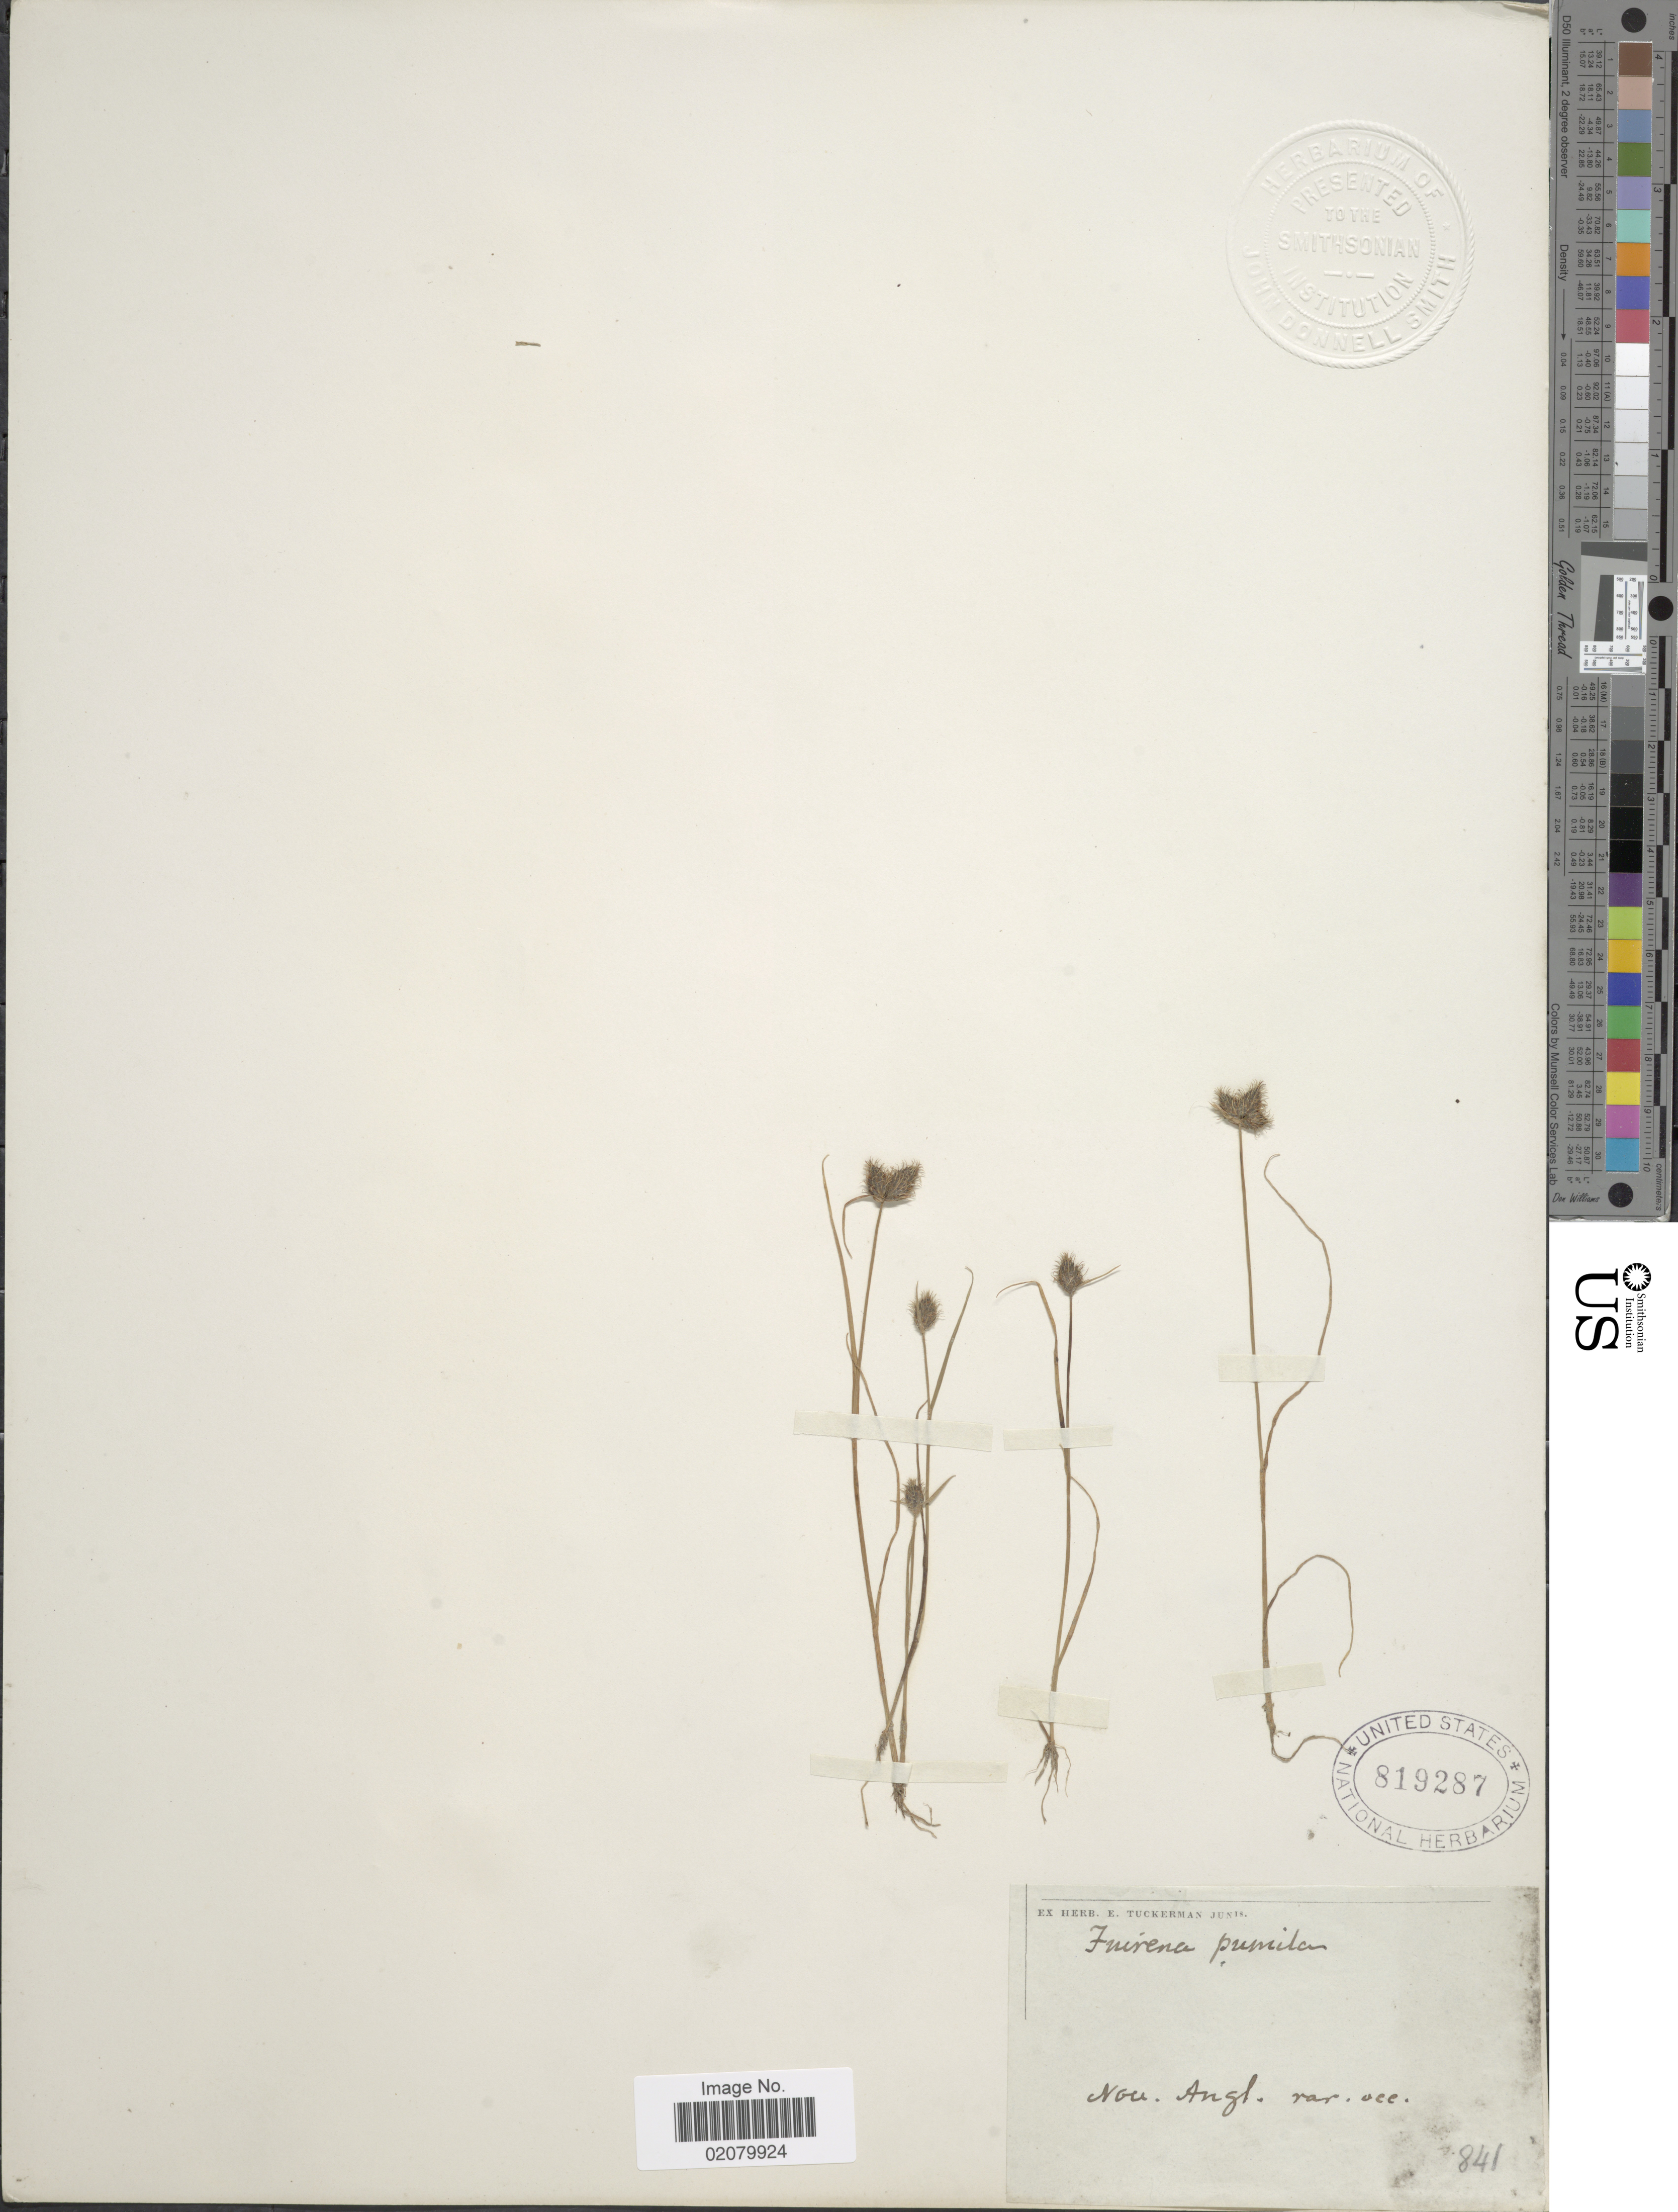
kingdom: Plantae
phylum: Tracheophyta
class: Liliopsida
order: Poales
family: Cyperaceae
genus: Fuirena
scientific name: Fuirena squarrosa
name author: Michx.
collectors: E. Tuckerman (Herbarium)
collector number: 841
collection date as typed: June 18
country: United States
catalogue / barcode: US 819287